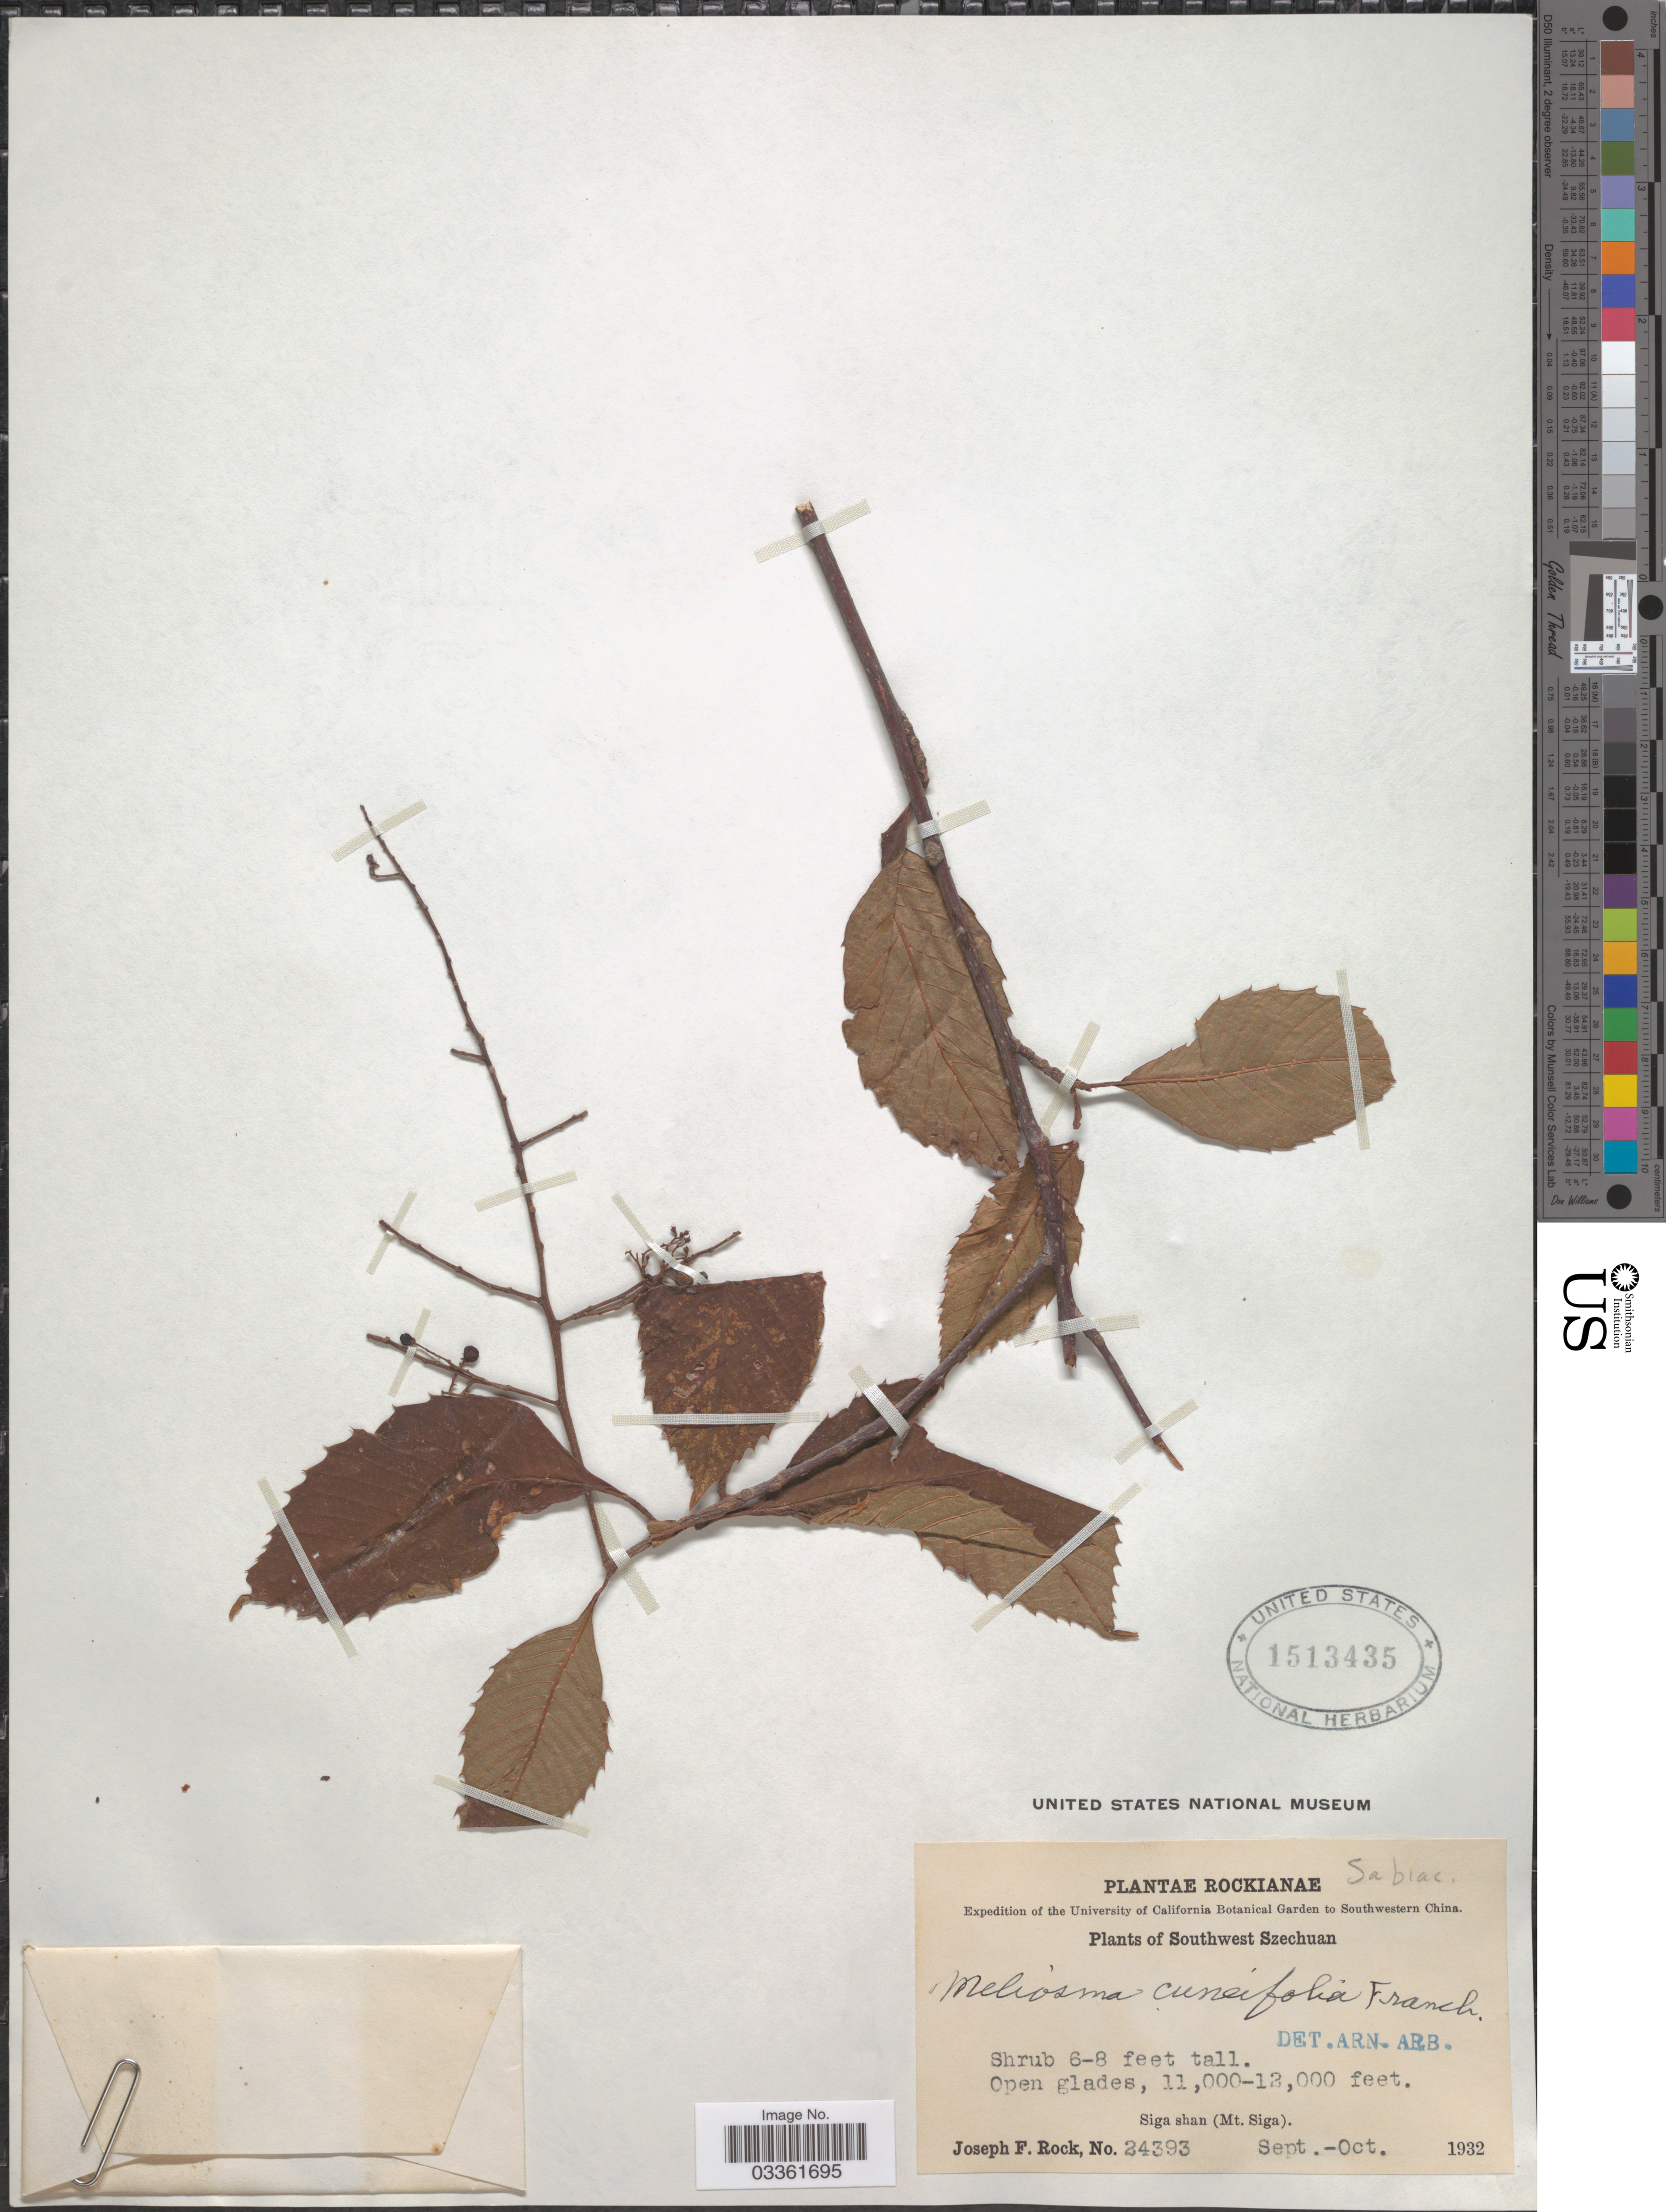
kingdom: Plantae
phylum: Tracheophyta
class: Magnoliopsida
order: Proteales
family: Sabiaceae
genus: Meliosma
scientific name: Meliosma cuneifolia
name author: Franch.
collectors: J. F. Rock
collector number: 24393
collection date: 1932-09/1932-10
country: China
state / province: Sichuan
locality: Southwest Szechuan. Siga shan (Mt. Siga).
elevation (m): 3353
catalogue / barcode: US 1513435